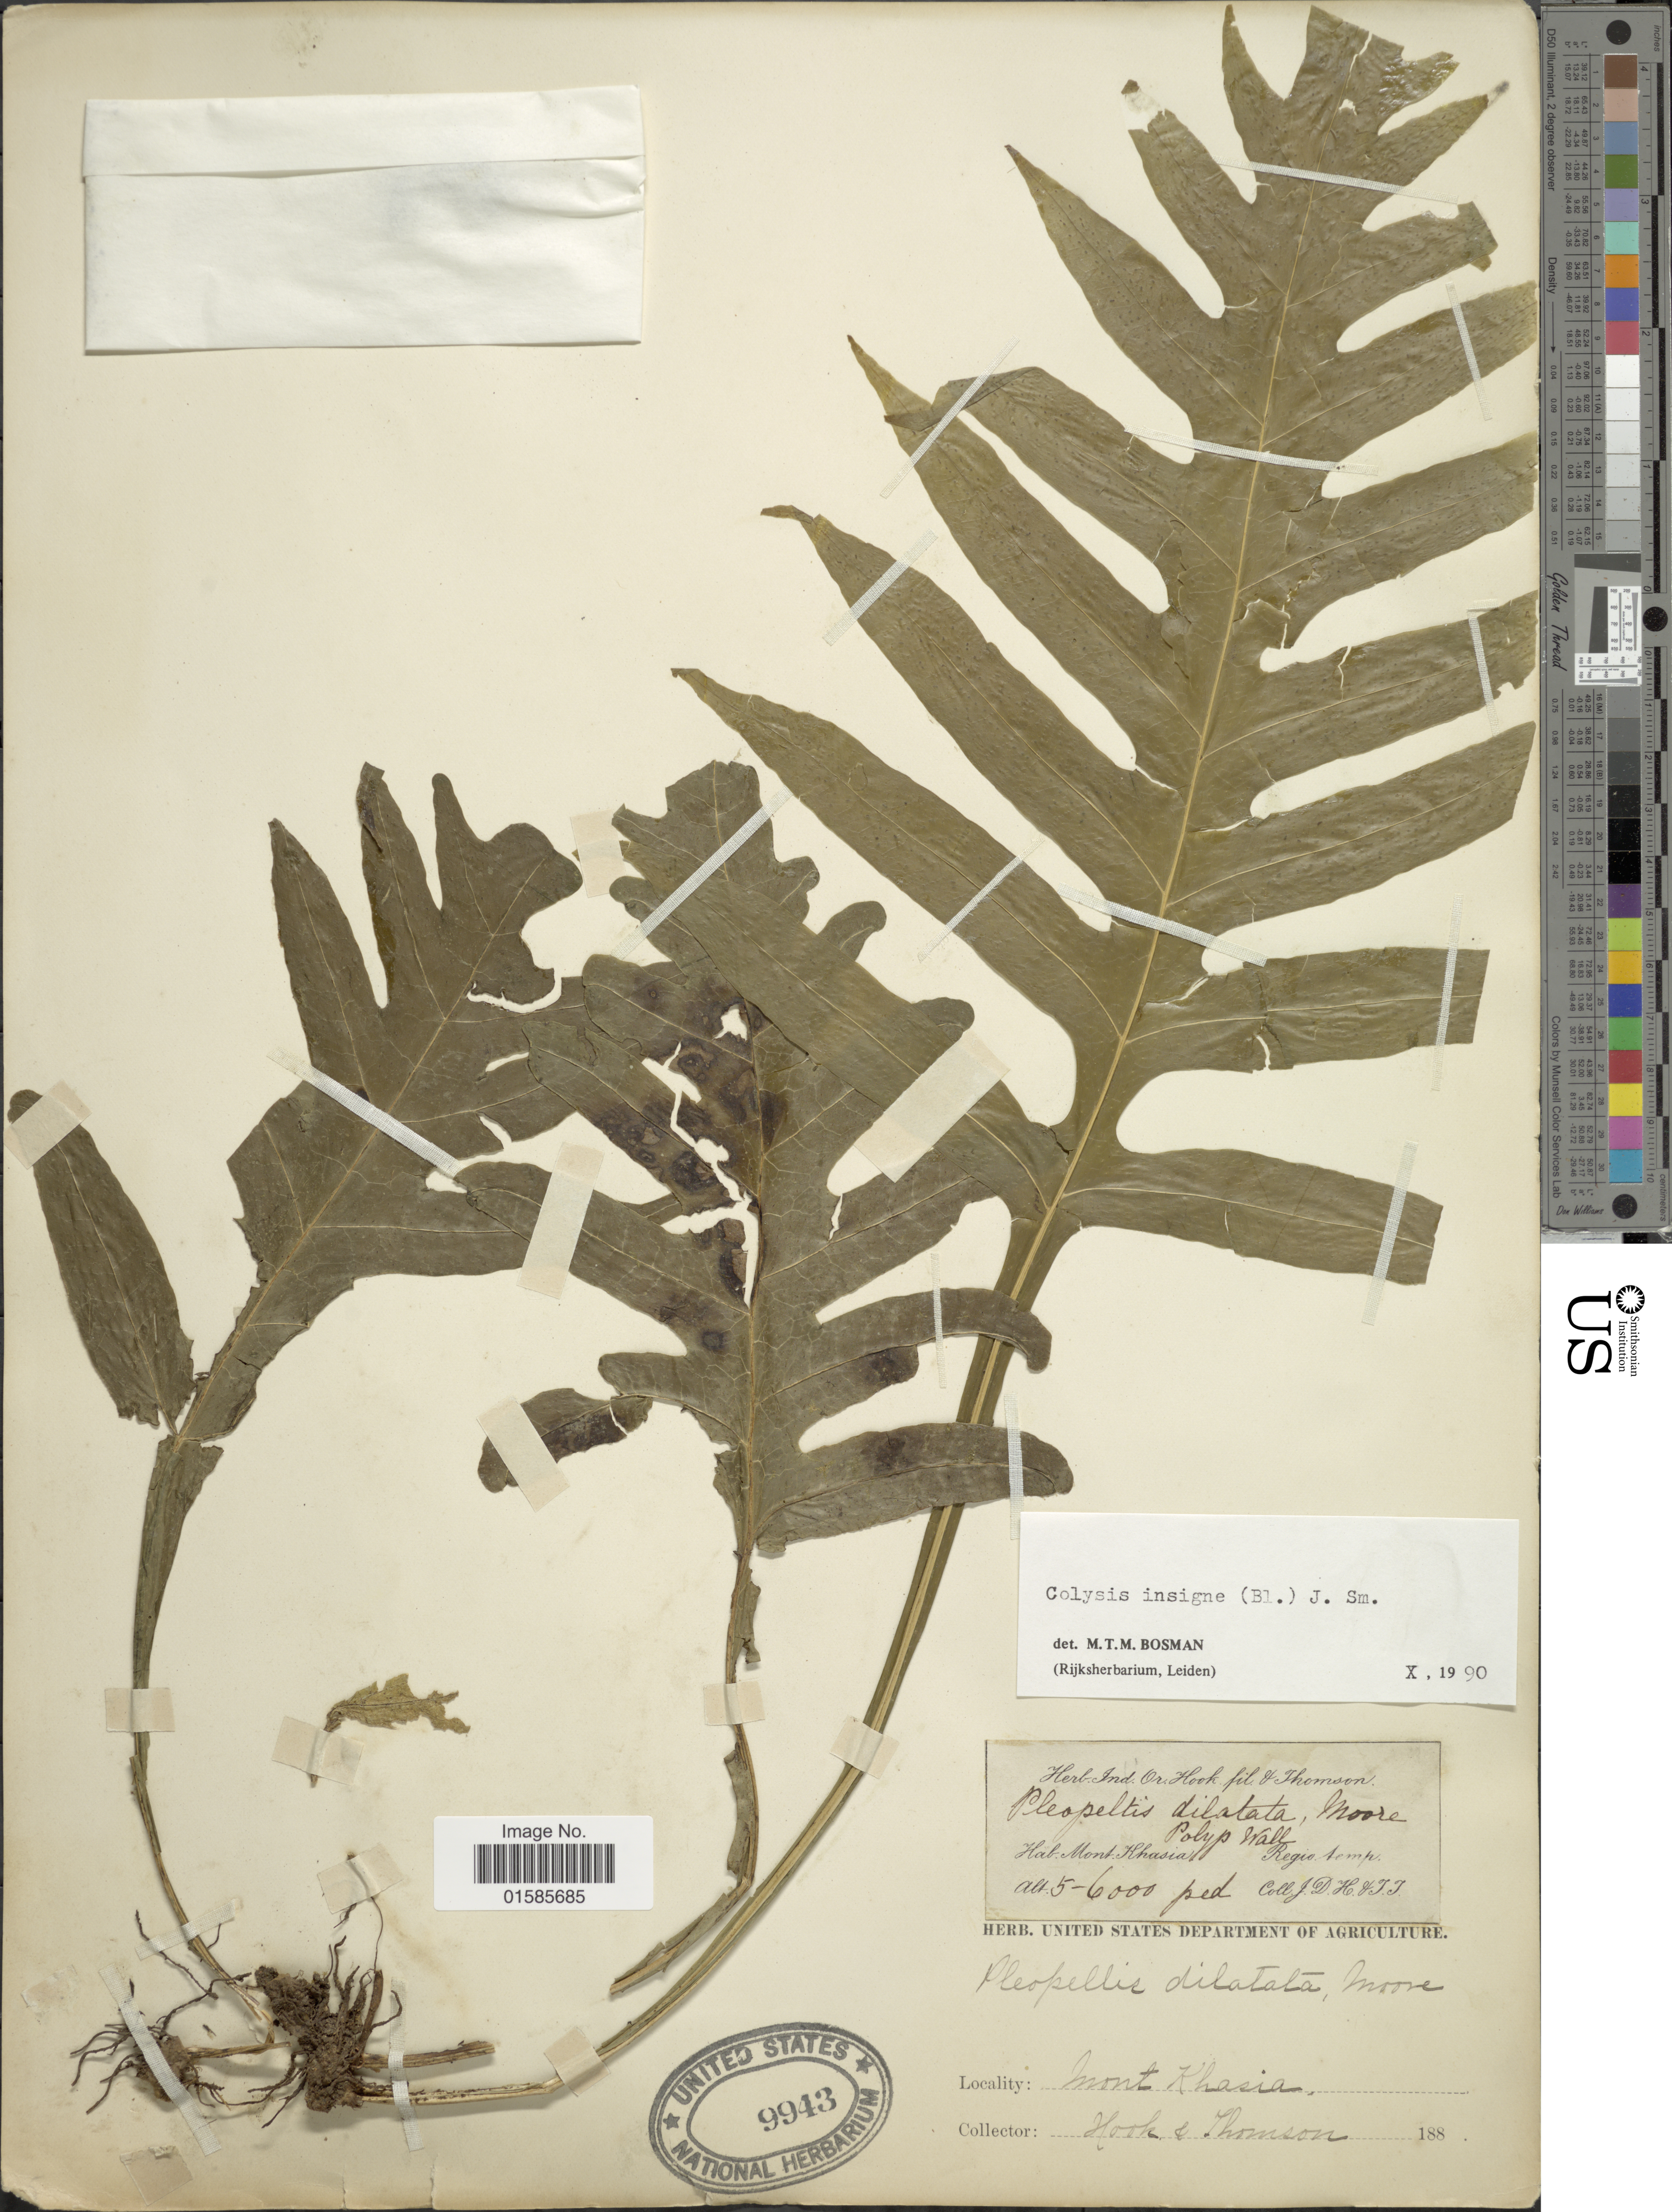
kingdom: Plantae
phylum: Tracheophyta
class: Polypodiopsida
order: Polypodiales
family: Polypodiaceae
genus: Microsorum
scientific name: Microsorum insigne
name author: (Blume) Copel.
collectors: -. Hook & -- Thomson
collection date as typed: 188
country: India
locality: Mont Khasia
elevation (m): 1524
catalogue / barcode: US 9943